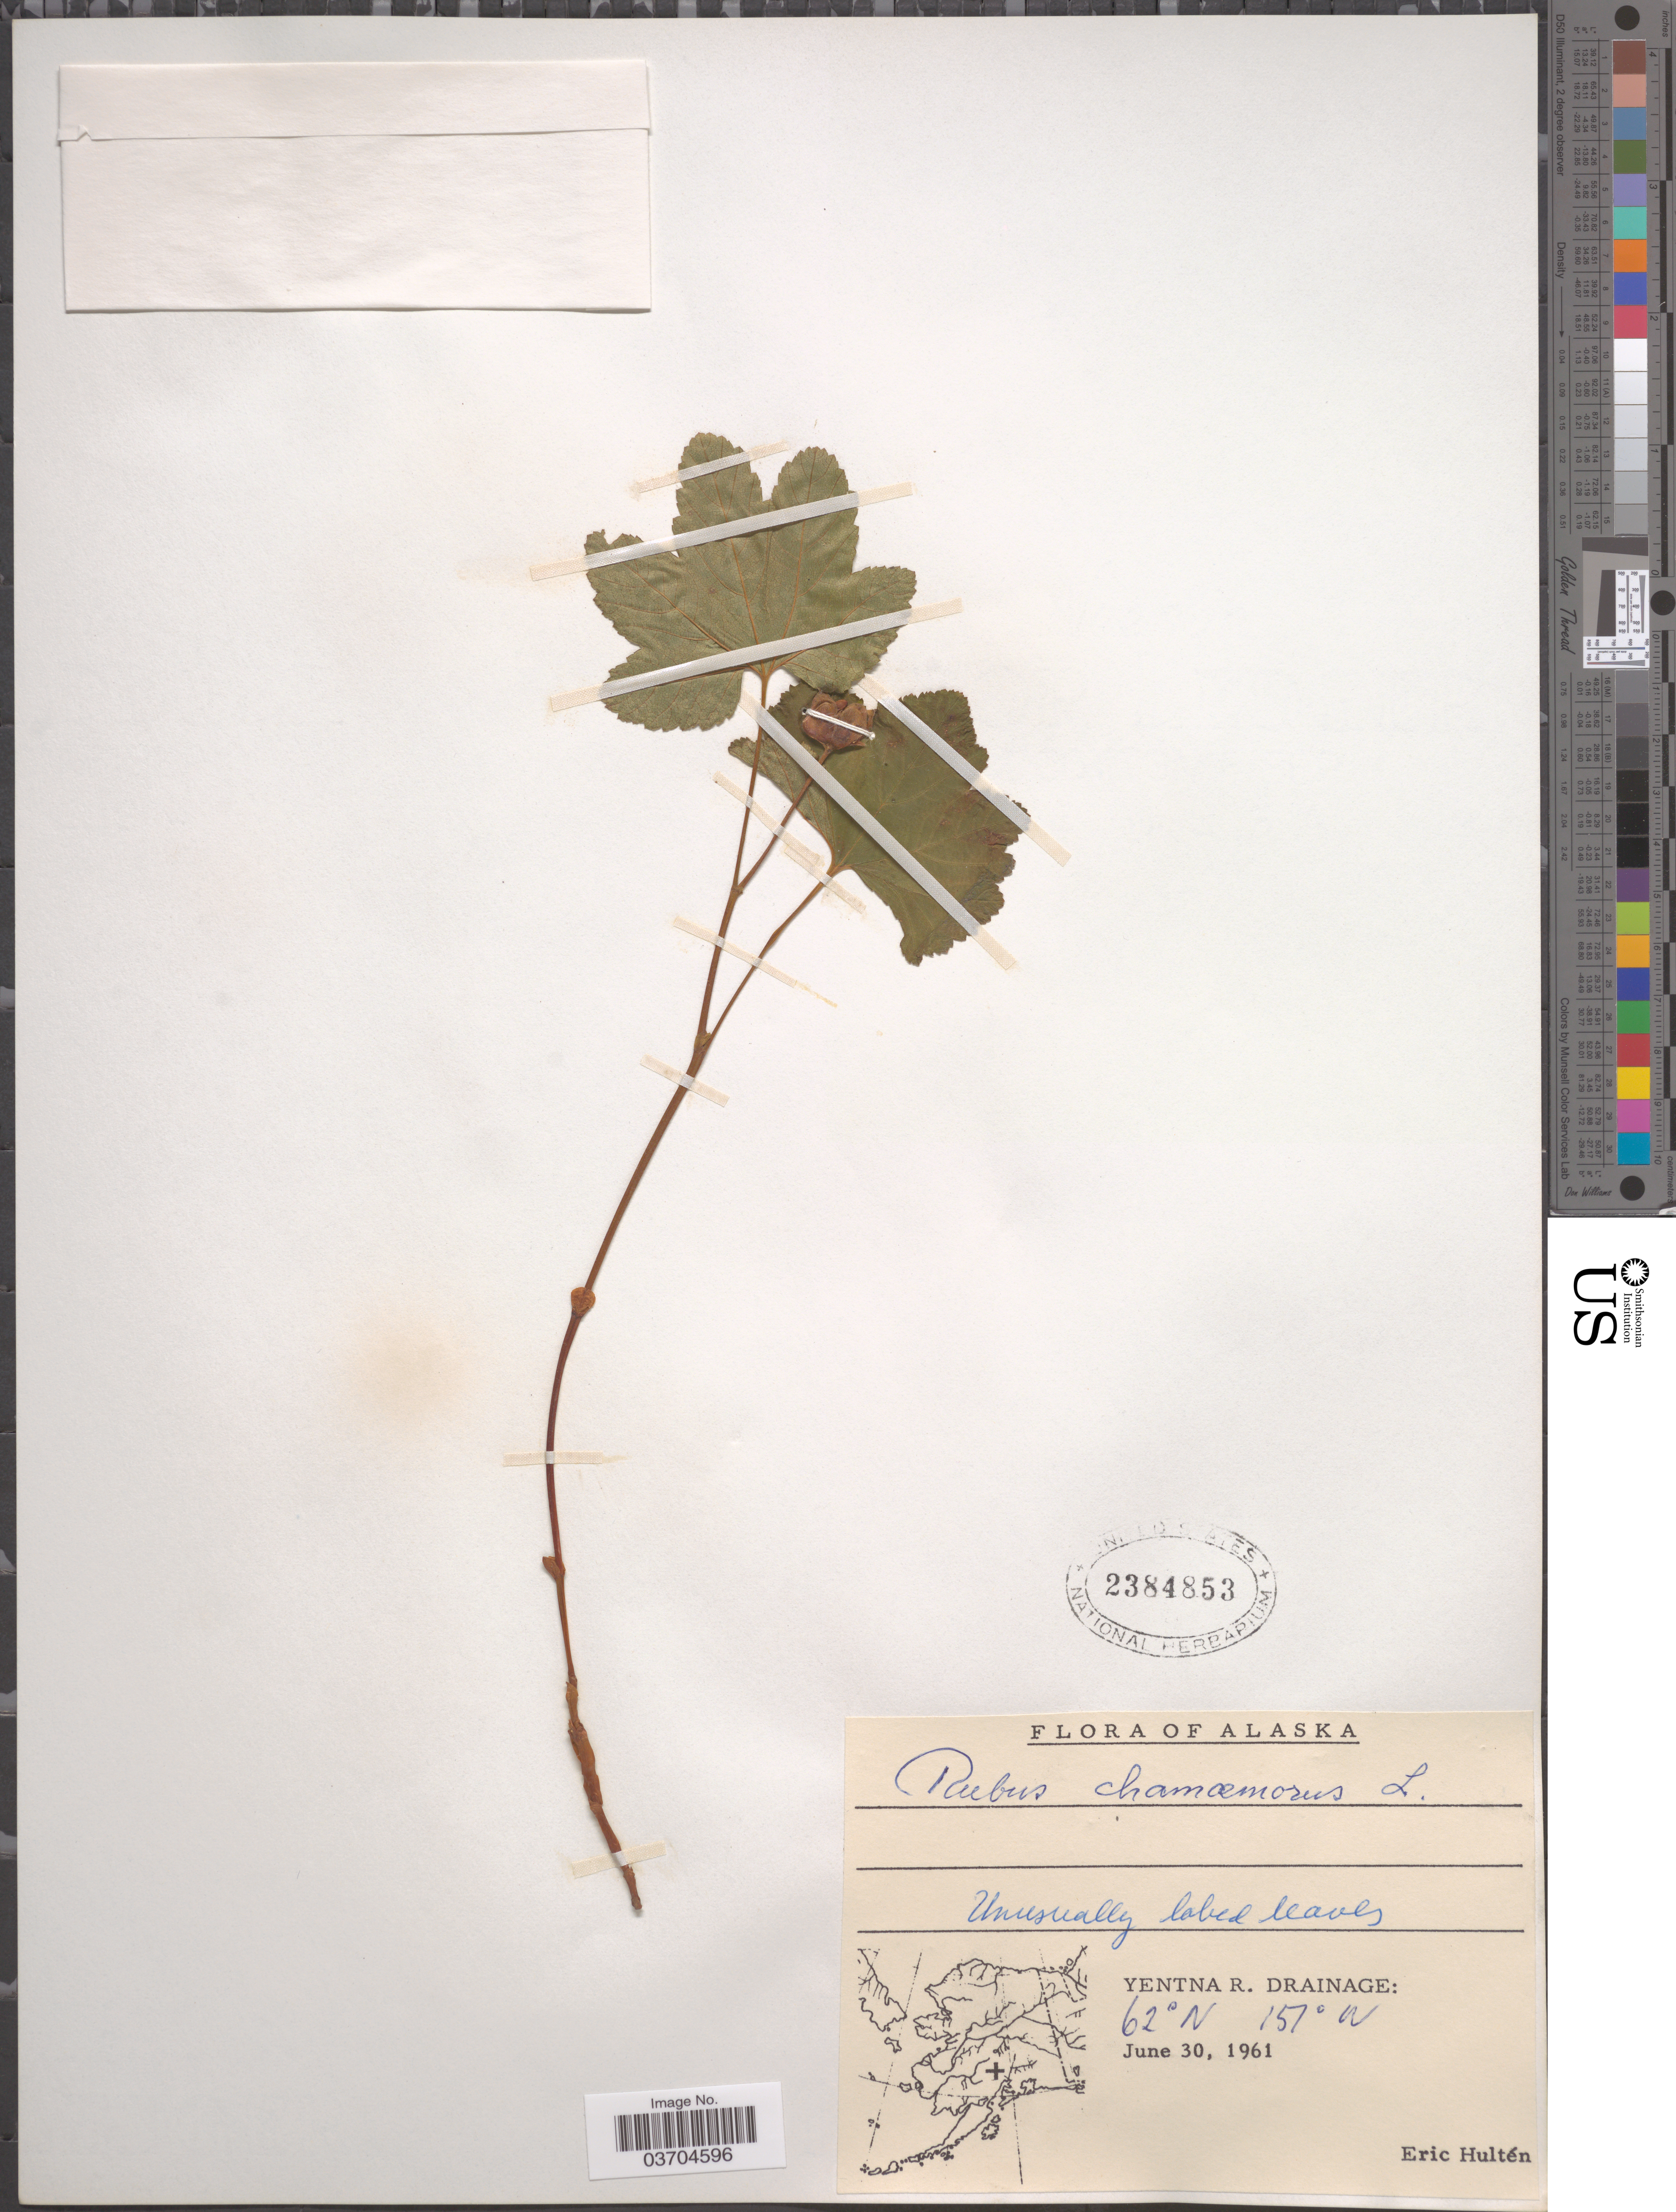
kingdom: Plantae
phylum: Tracheophyta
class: Magnoliopsida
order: Rosales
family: Rosaceae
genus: Rubus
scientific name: Rubus chamaemorus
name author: L.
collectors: E. G. Hultén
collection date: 1961-06-30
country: United States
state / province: Alaska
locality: Yentna R. Drainage.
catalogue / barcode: US 2384853